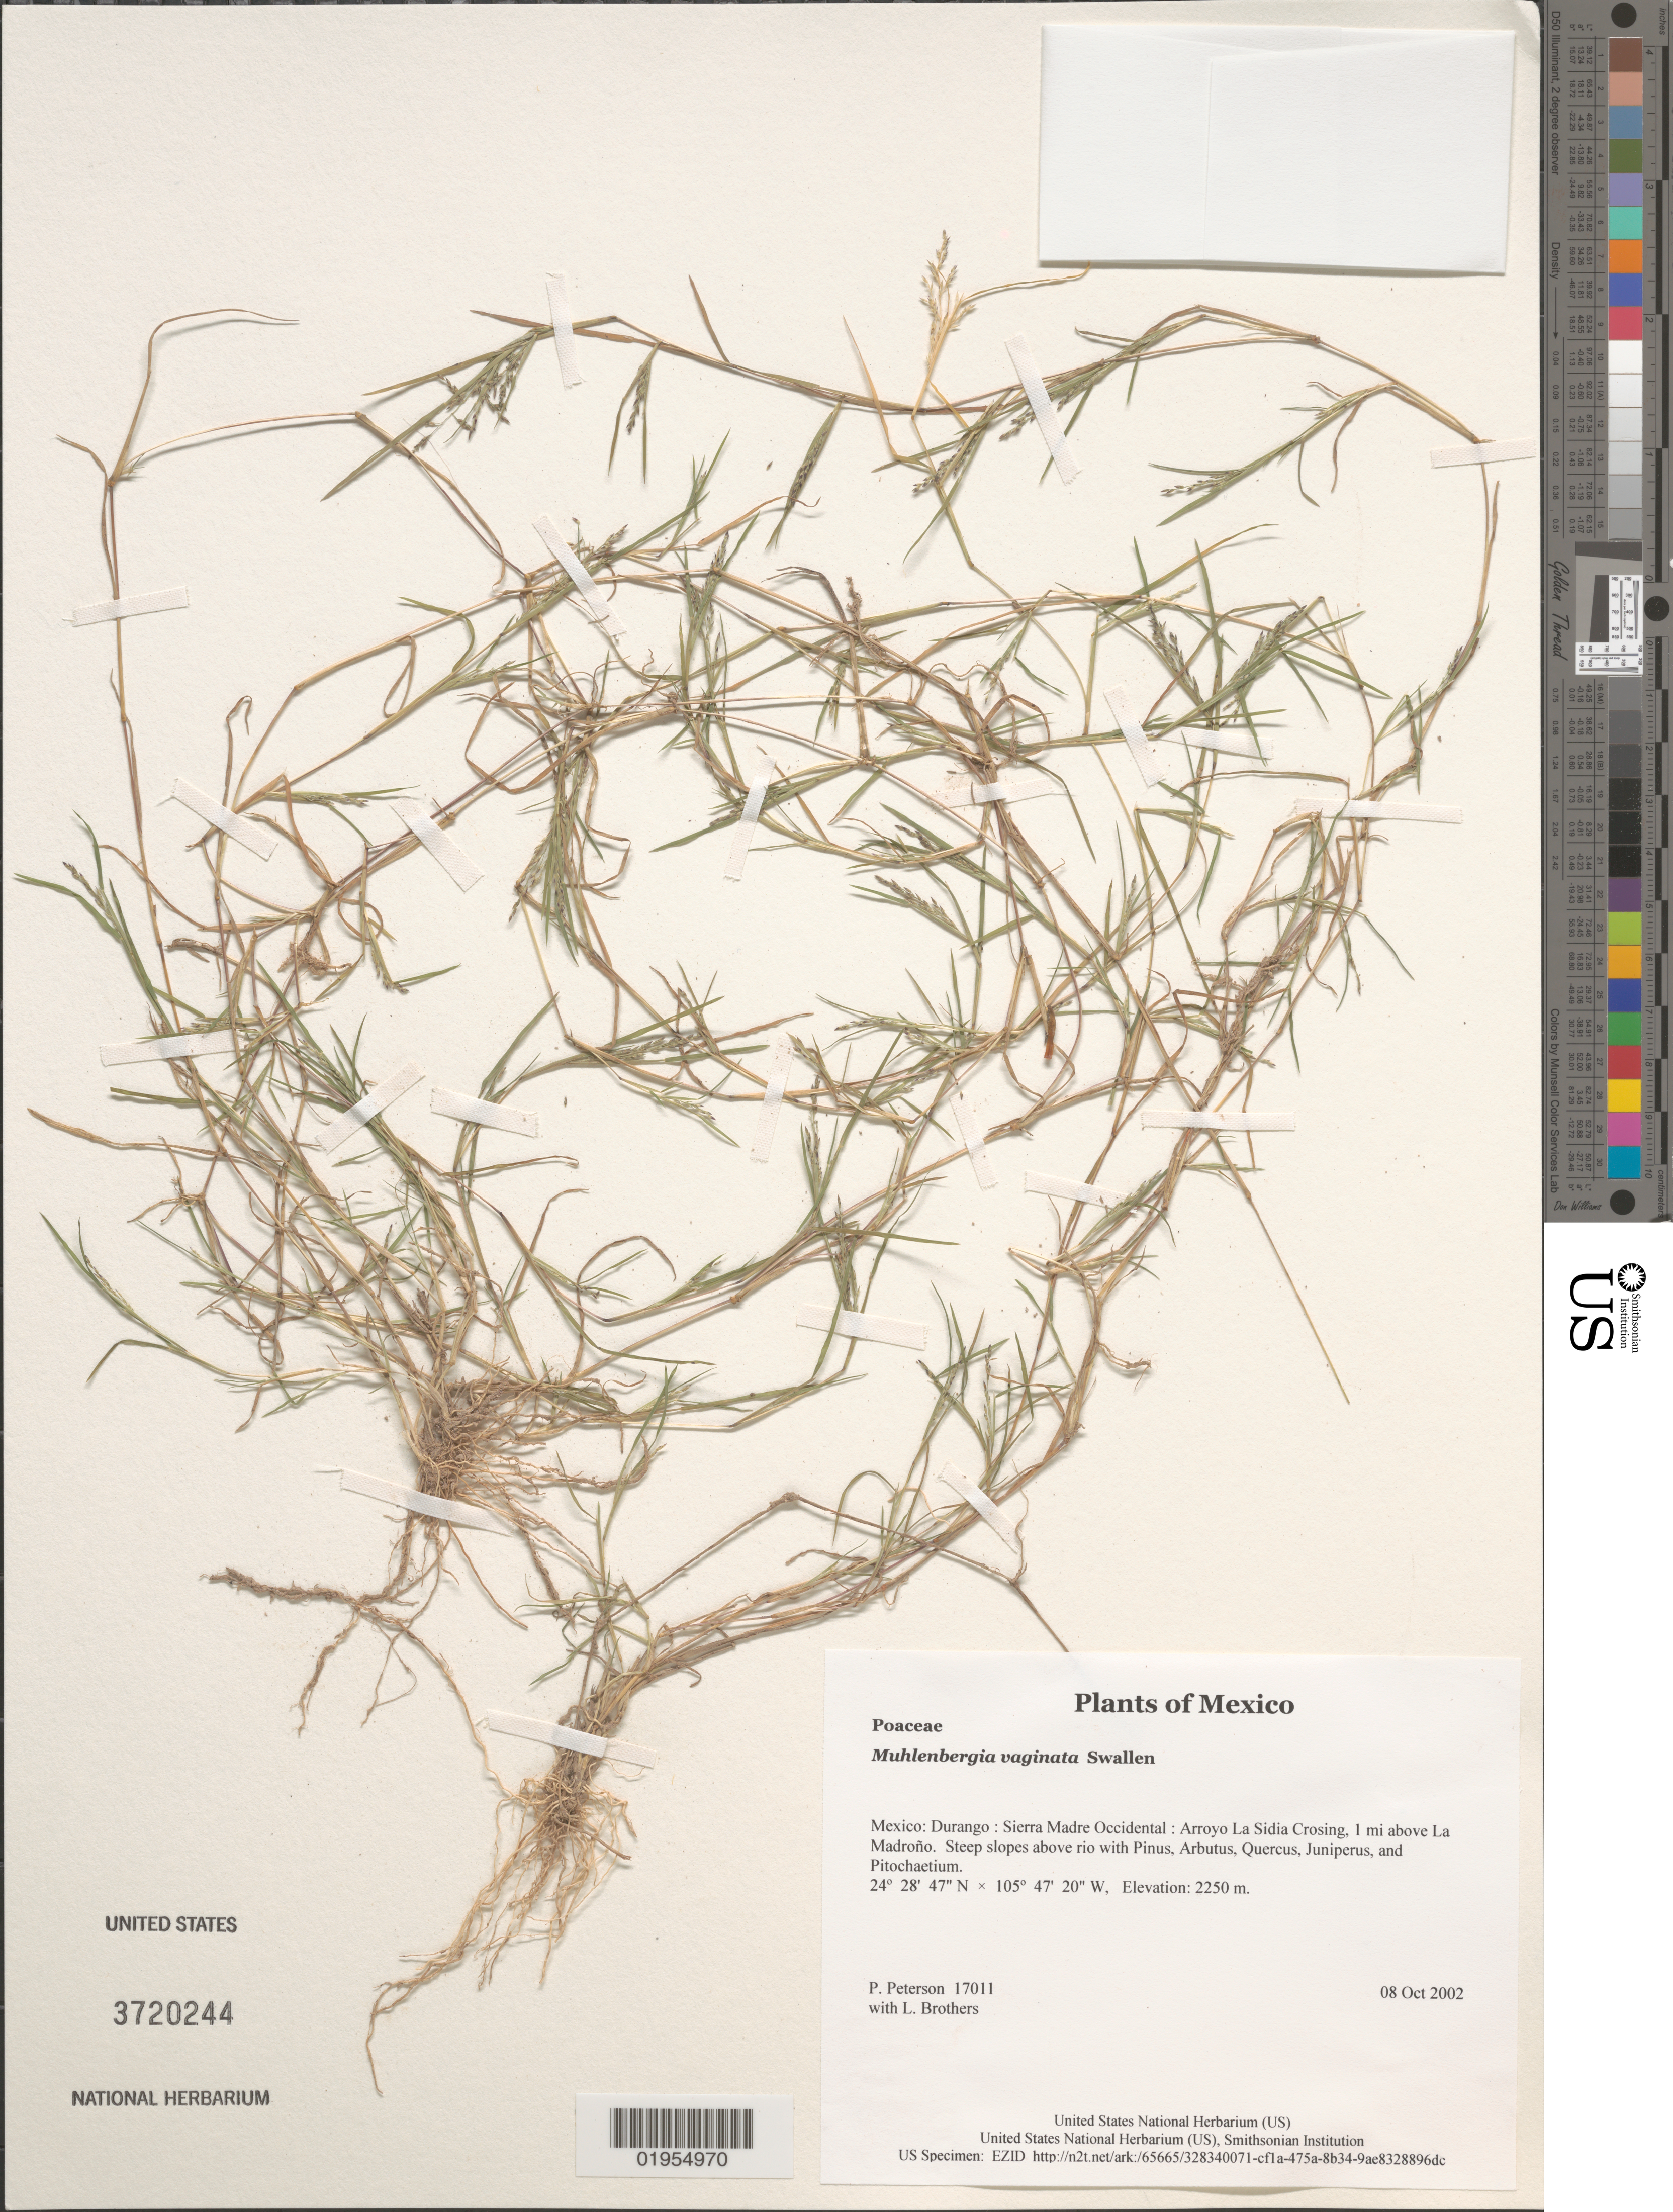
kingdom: Plantae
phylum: Tracheophyta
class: Liliopsida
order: Poales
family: Poaceae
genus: Muhlenbergia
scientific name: Muhlenbergia vaginata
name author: Swallen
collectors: P. M. Peterson & L. E. Brothers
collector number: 17011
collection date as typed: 08 Oct 2002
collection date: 2002-10-08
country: Mexico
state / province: Durango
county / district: Sierra Madre Occidental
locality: Arroyo La Sidia Crosing, 1 mi above La Madroño. Steep slopes above rio with Pinus, Arbutus, Quercus, Juniperus, and Pitochaetium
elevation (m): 2250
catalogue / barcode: US 3720244